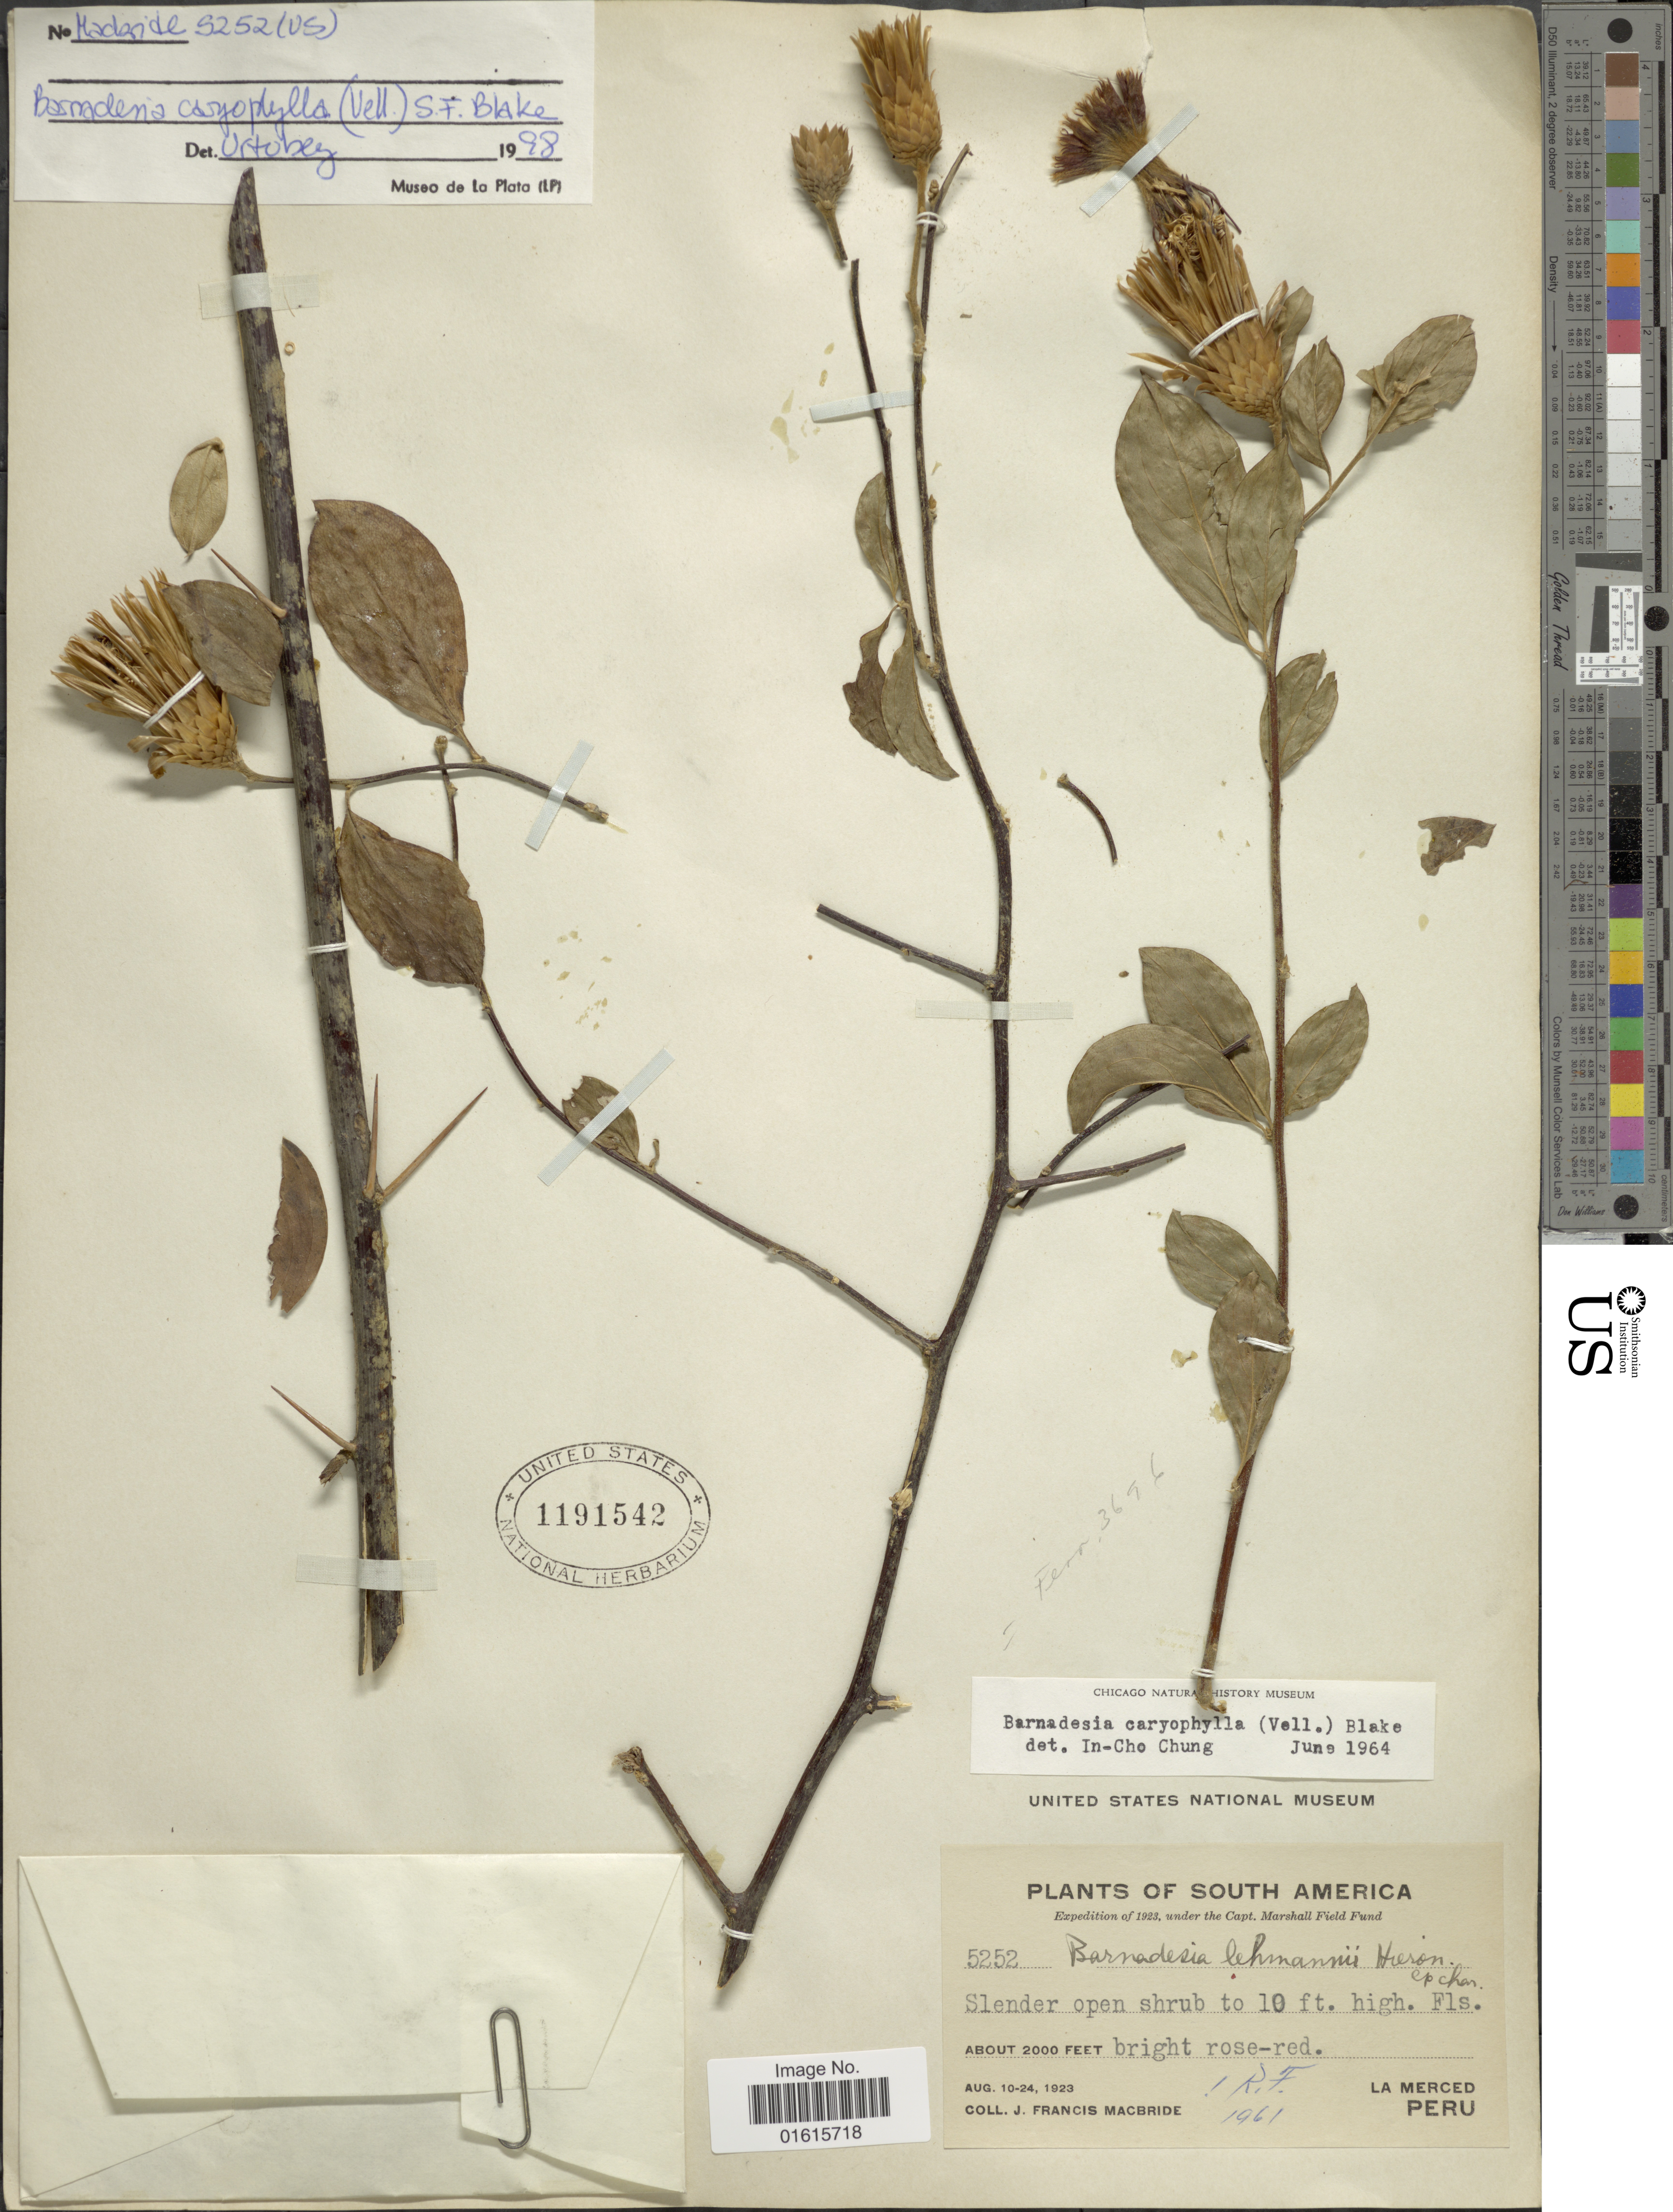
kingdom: Plantae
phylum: Tracheophyta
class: Magnoliopsida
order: Asterales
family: Asteraceae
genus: Barnadesia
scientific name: Barnadesia caryophylla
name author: (Vell.) S.F. Blake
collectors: J. F. Macbride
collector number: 5252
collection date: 1923-08-10/1923-08-24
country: Peru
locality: La Merced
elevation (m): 610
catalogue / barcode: US 1191542